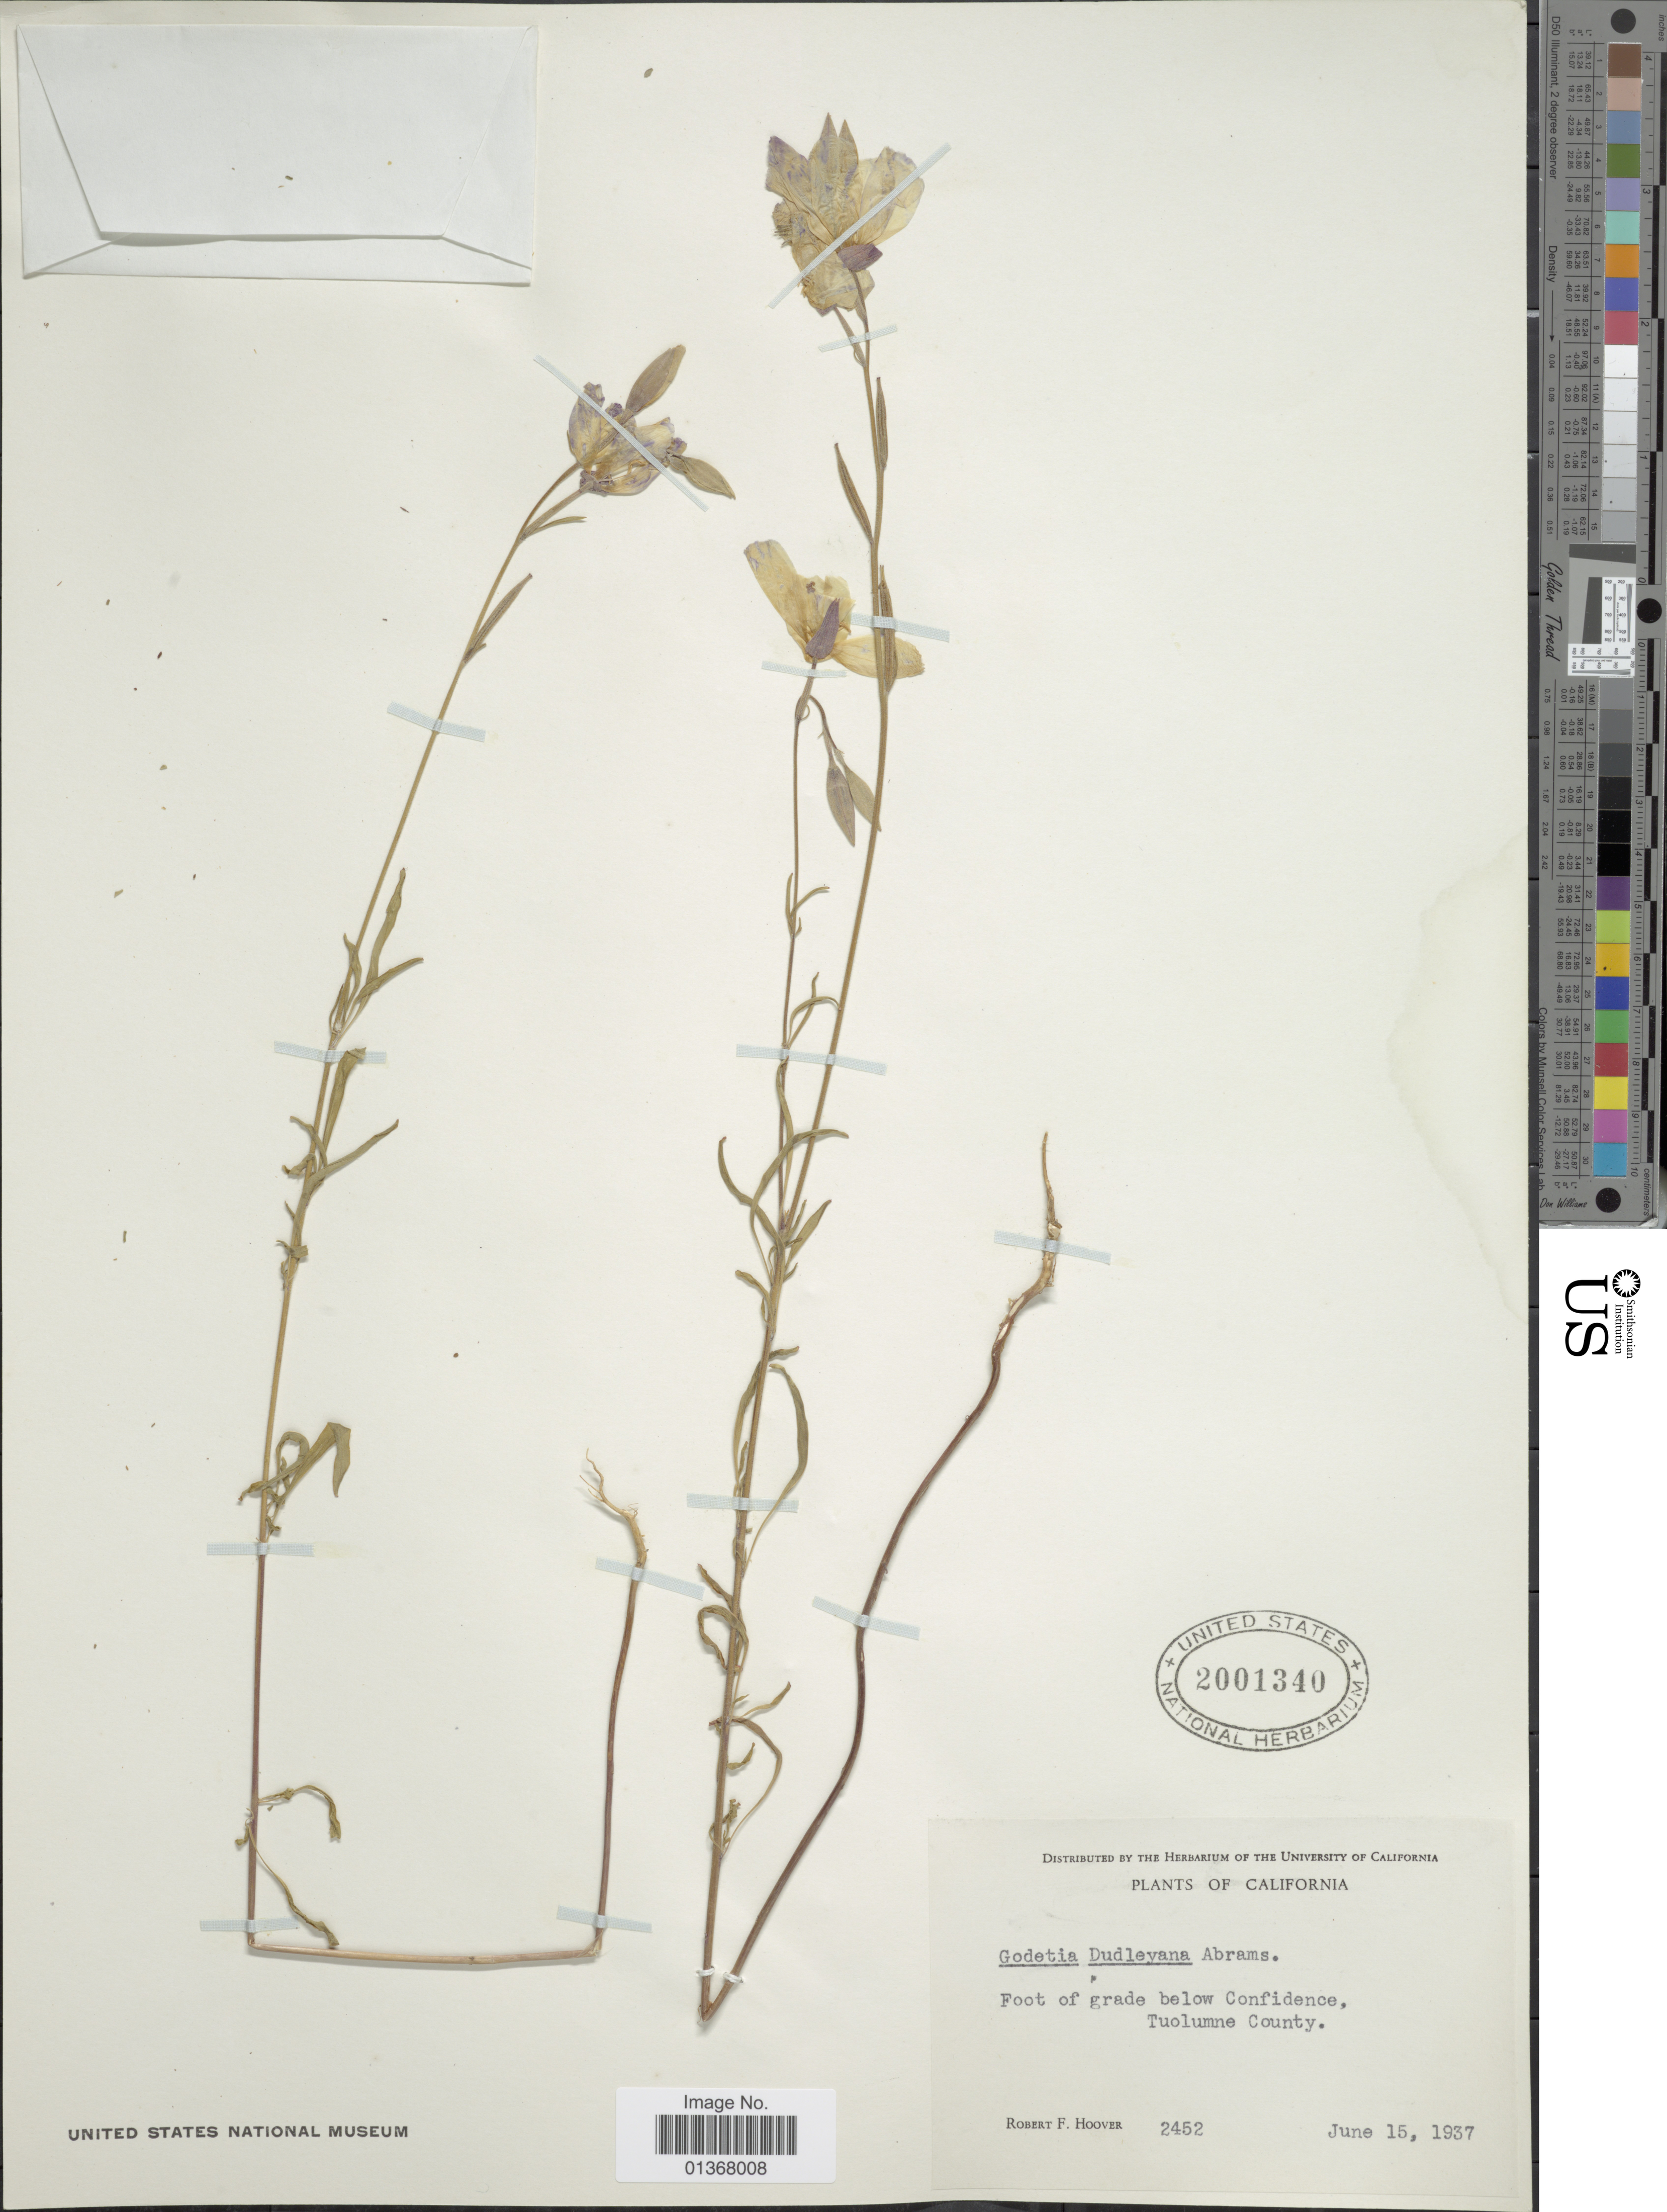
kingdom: Plantae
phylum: Tracheophyta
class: Magnoliopsida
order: Myrtales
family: Onagraceae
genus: Clarkia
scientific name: Clarkia dudleyana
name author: (Abrams) J.F. Macbr.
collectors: R. F. Hoover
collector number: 2452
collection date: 1937-06-15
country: United States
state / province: California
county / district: Tuolumne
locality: Foot of grade below Confidence, Tuolumne County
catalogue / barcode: US 2001340